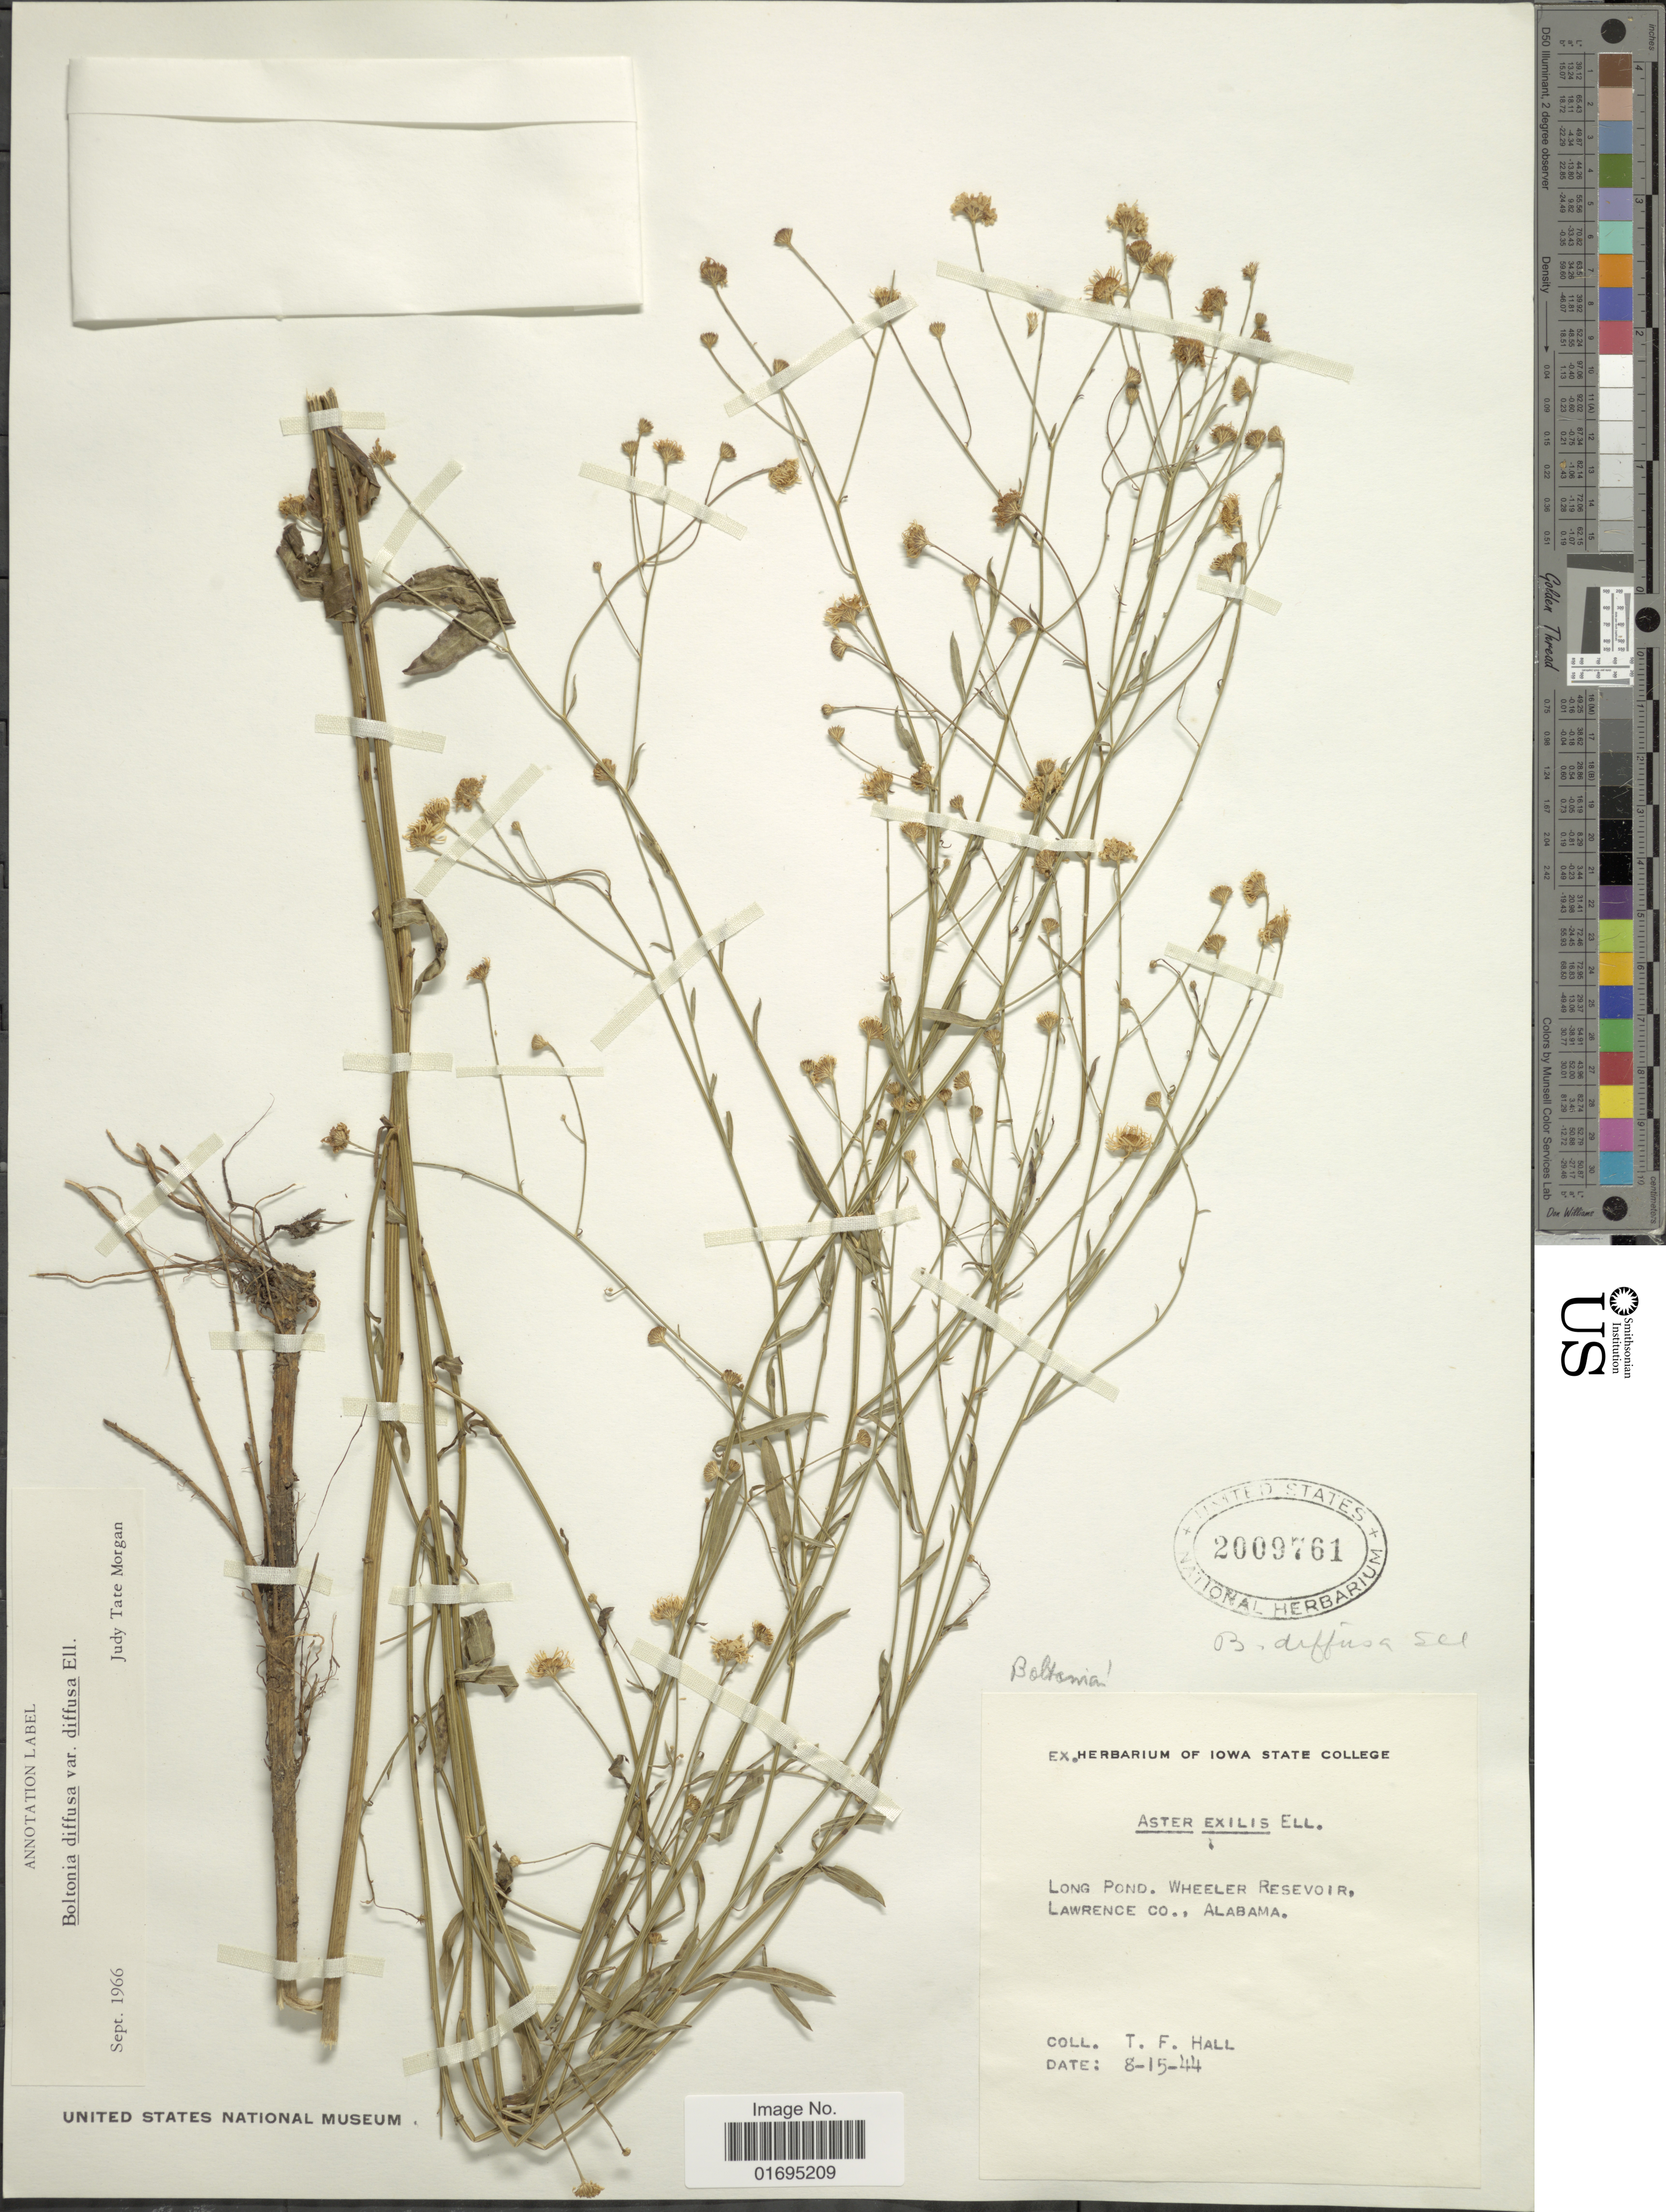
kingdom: Plantae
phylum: Tracheophyta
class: Magnoliopsida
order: Asterales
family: Asteraceae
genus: Boltonia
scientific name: Boltonia diffusa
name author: Elliott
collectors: T. Hall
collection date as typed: Transcribed d/m/y: 15/8/44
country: United States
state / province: Alabama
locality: Lawrence Co.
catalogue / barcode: US 2009761